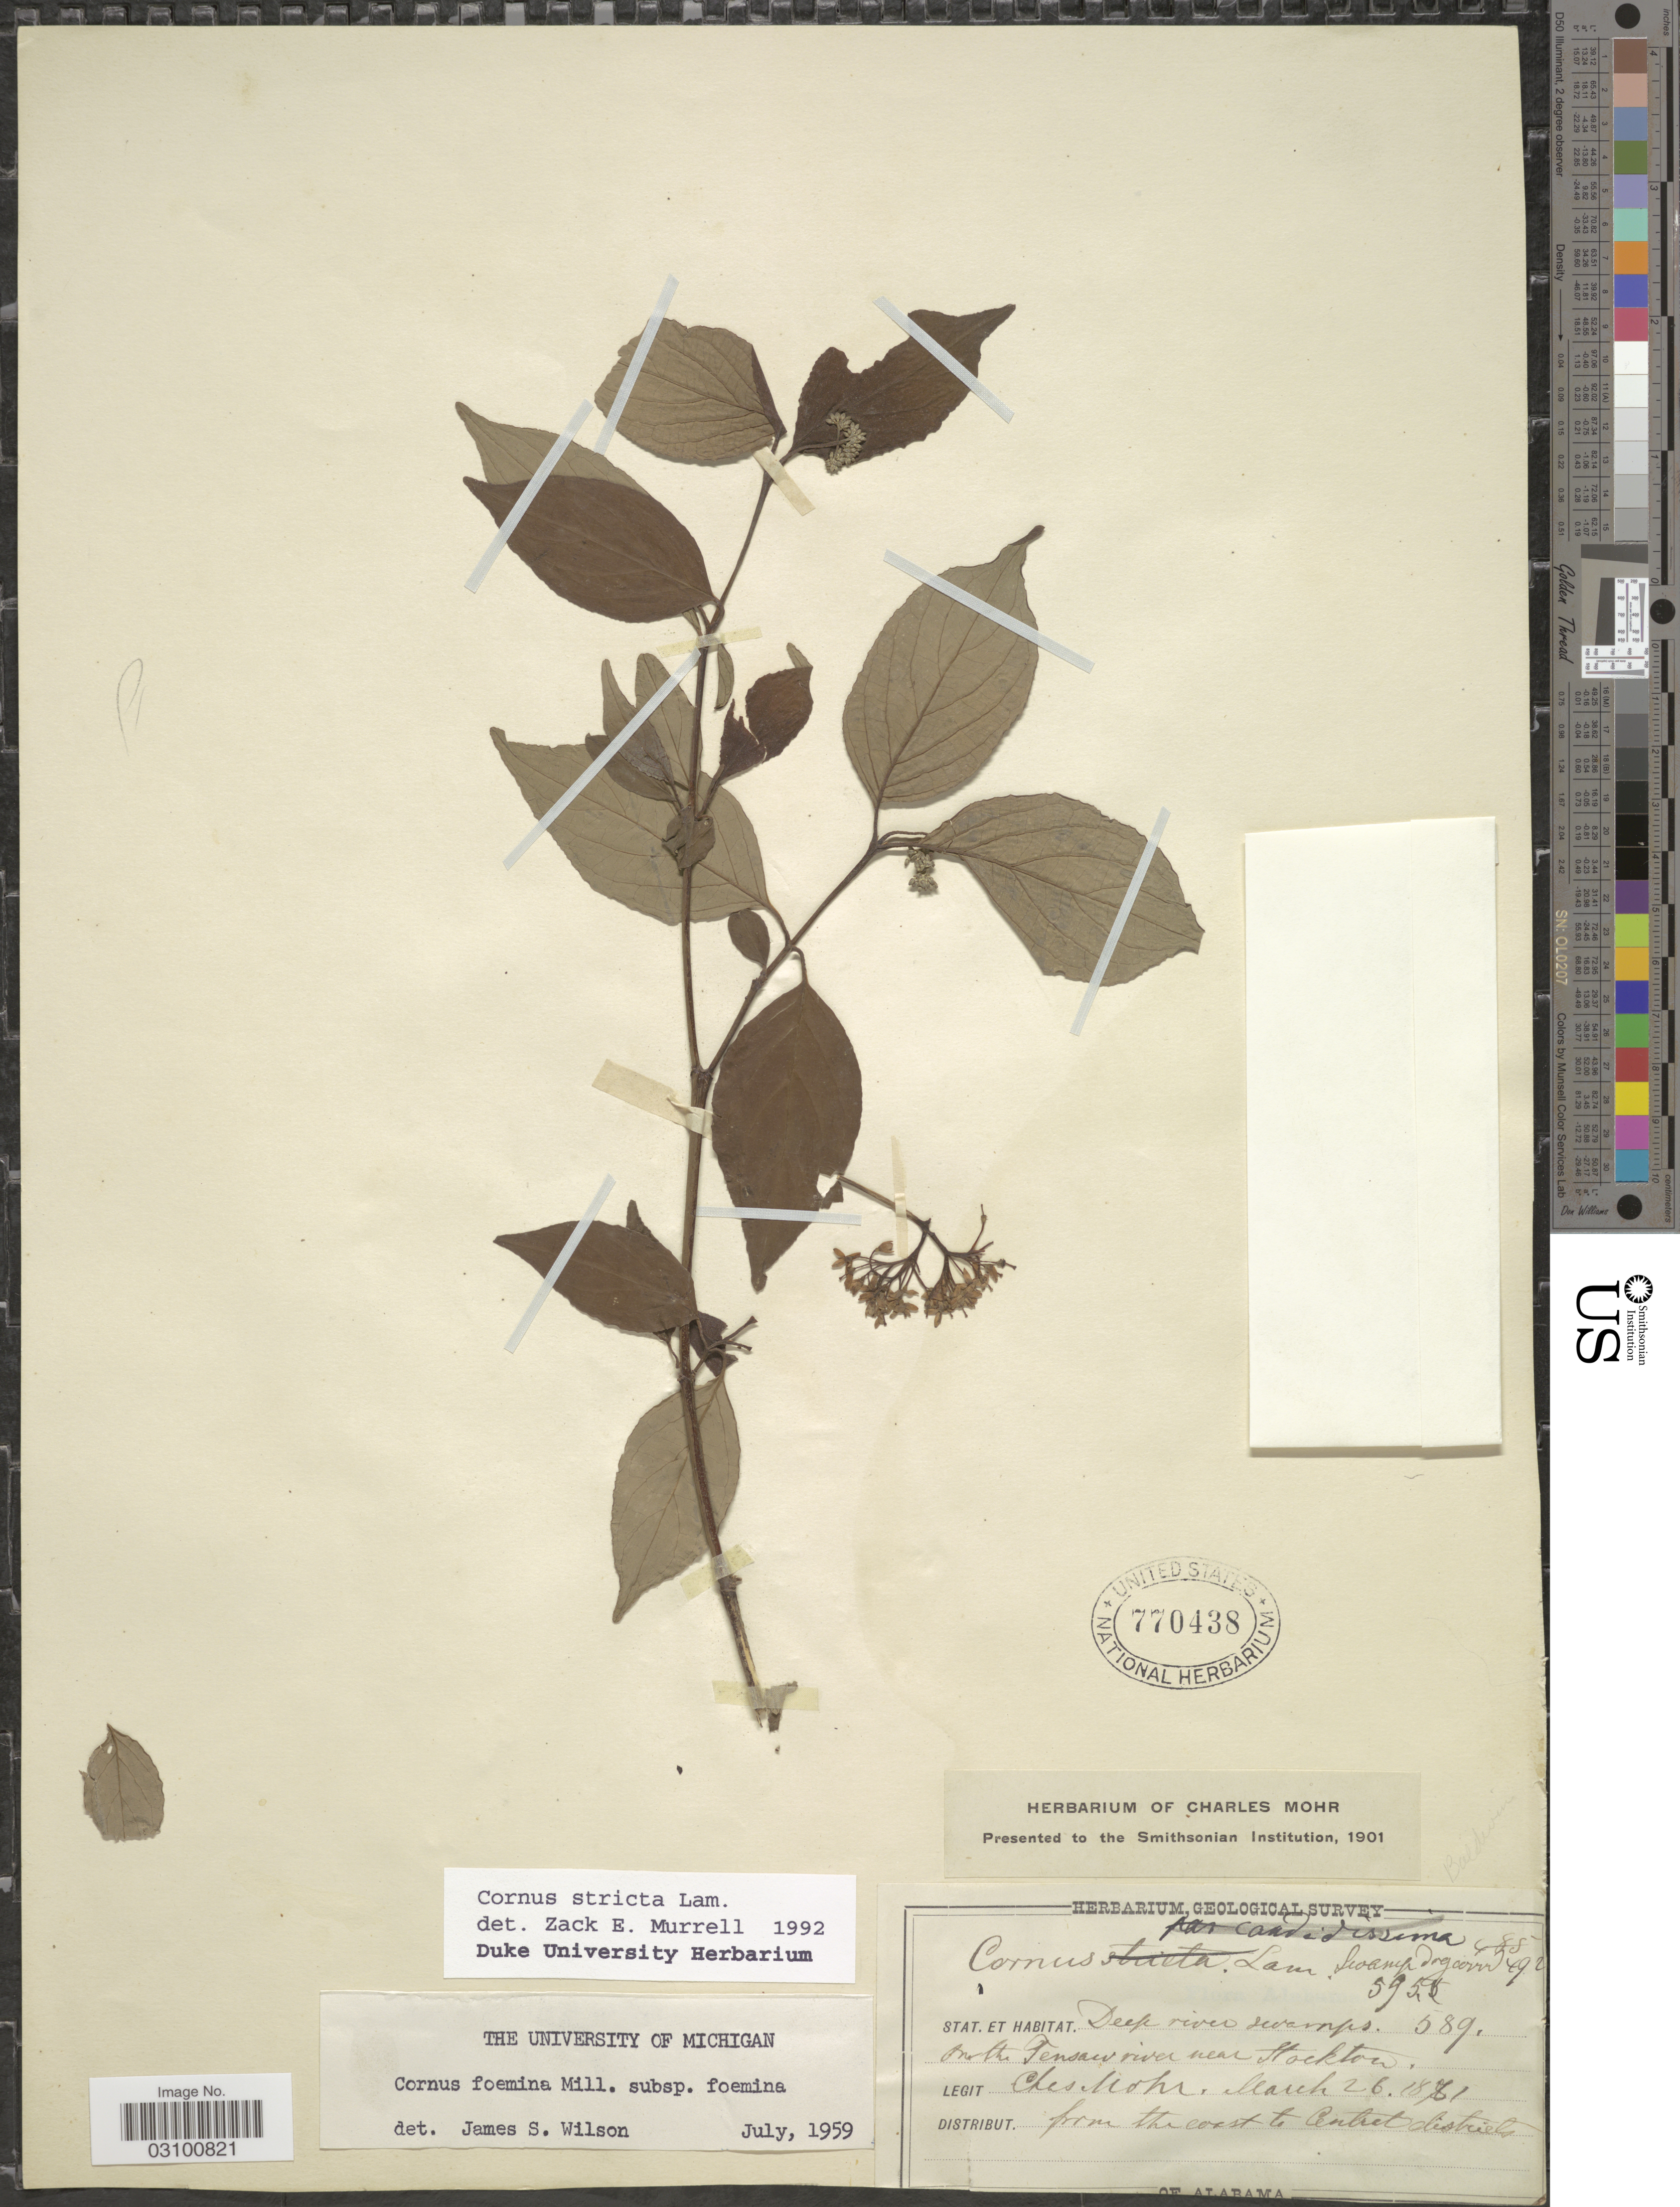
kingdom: Plantae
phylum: Tracheophyta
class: Magnoliopsida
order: Cornales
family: Cornaceae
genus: Cornus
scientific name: Cornus stricta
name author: Lam.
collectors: Mohr, C. T. (herbarium)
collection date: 1881-03-26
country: United States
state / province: Alabama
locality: On the Tensaw river near Stockton.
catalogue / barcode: US 770438